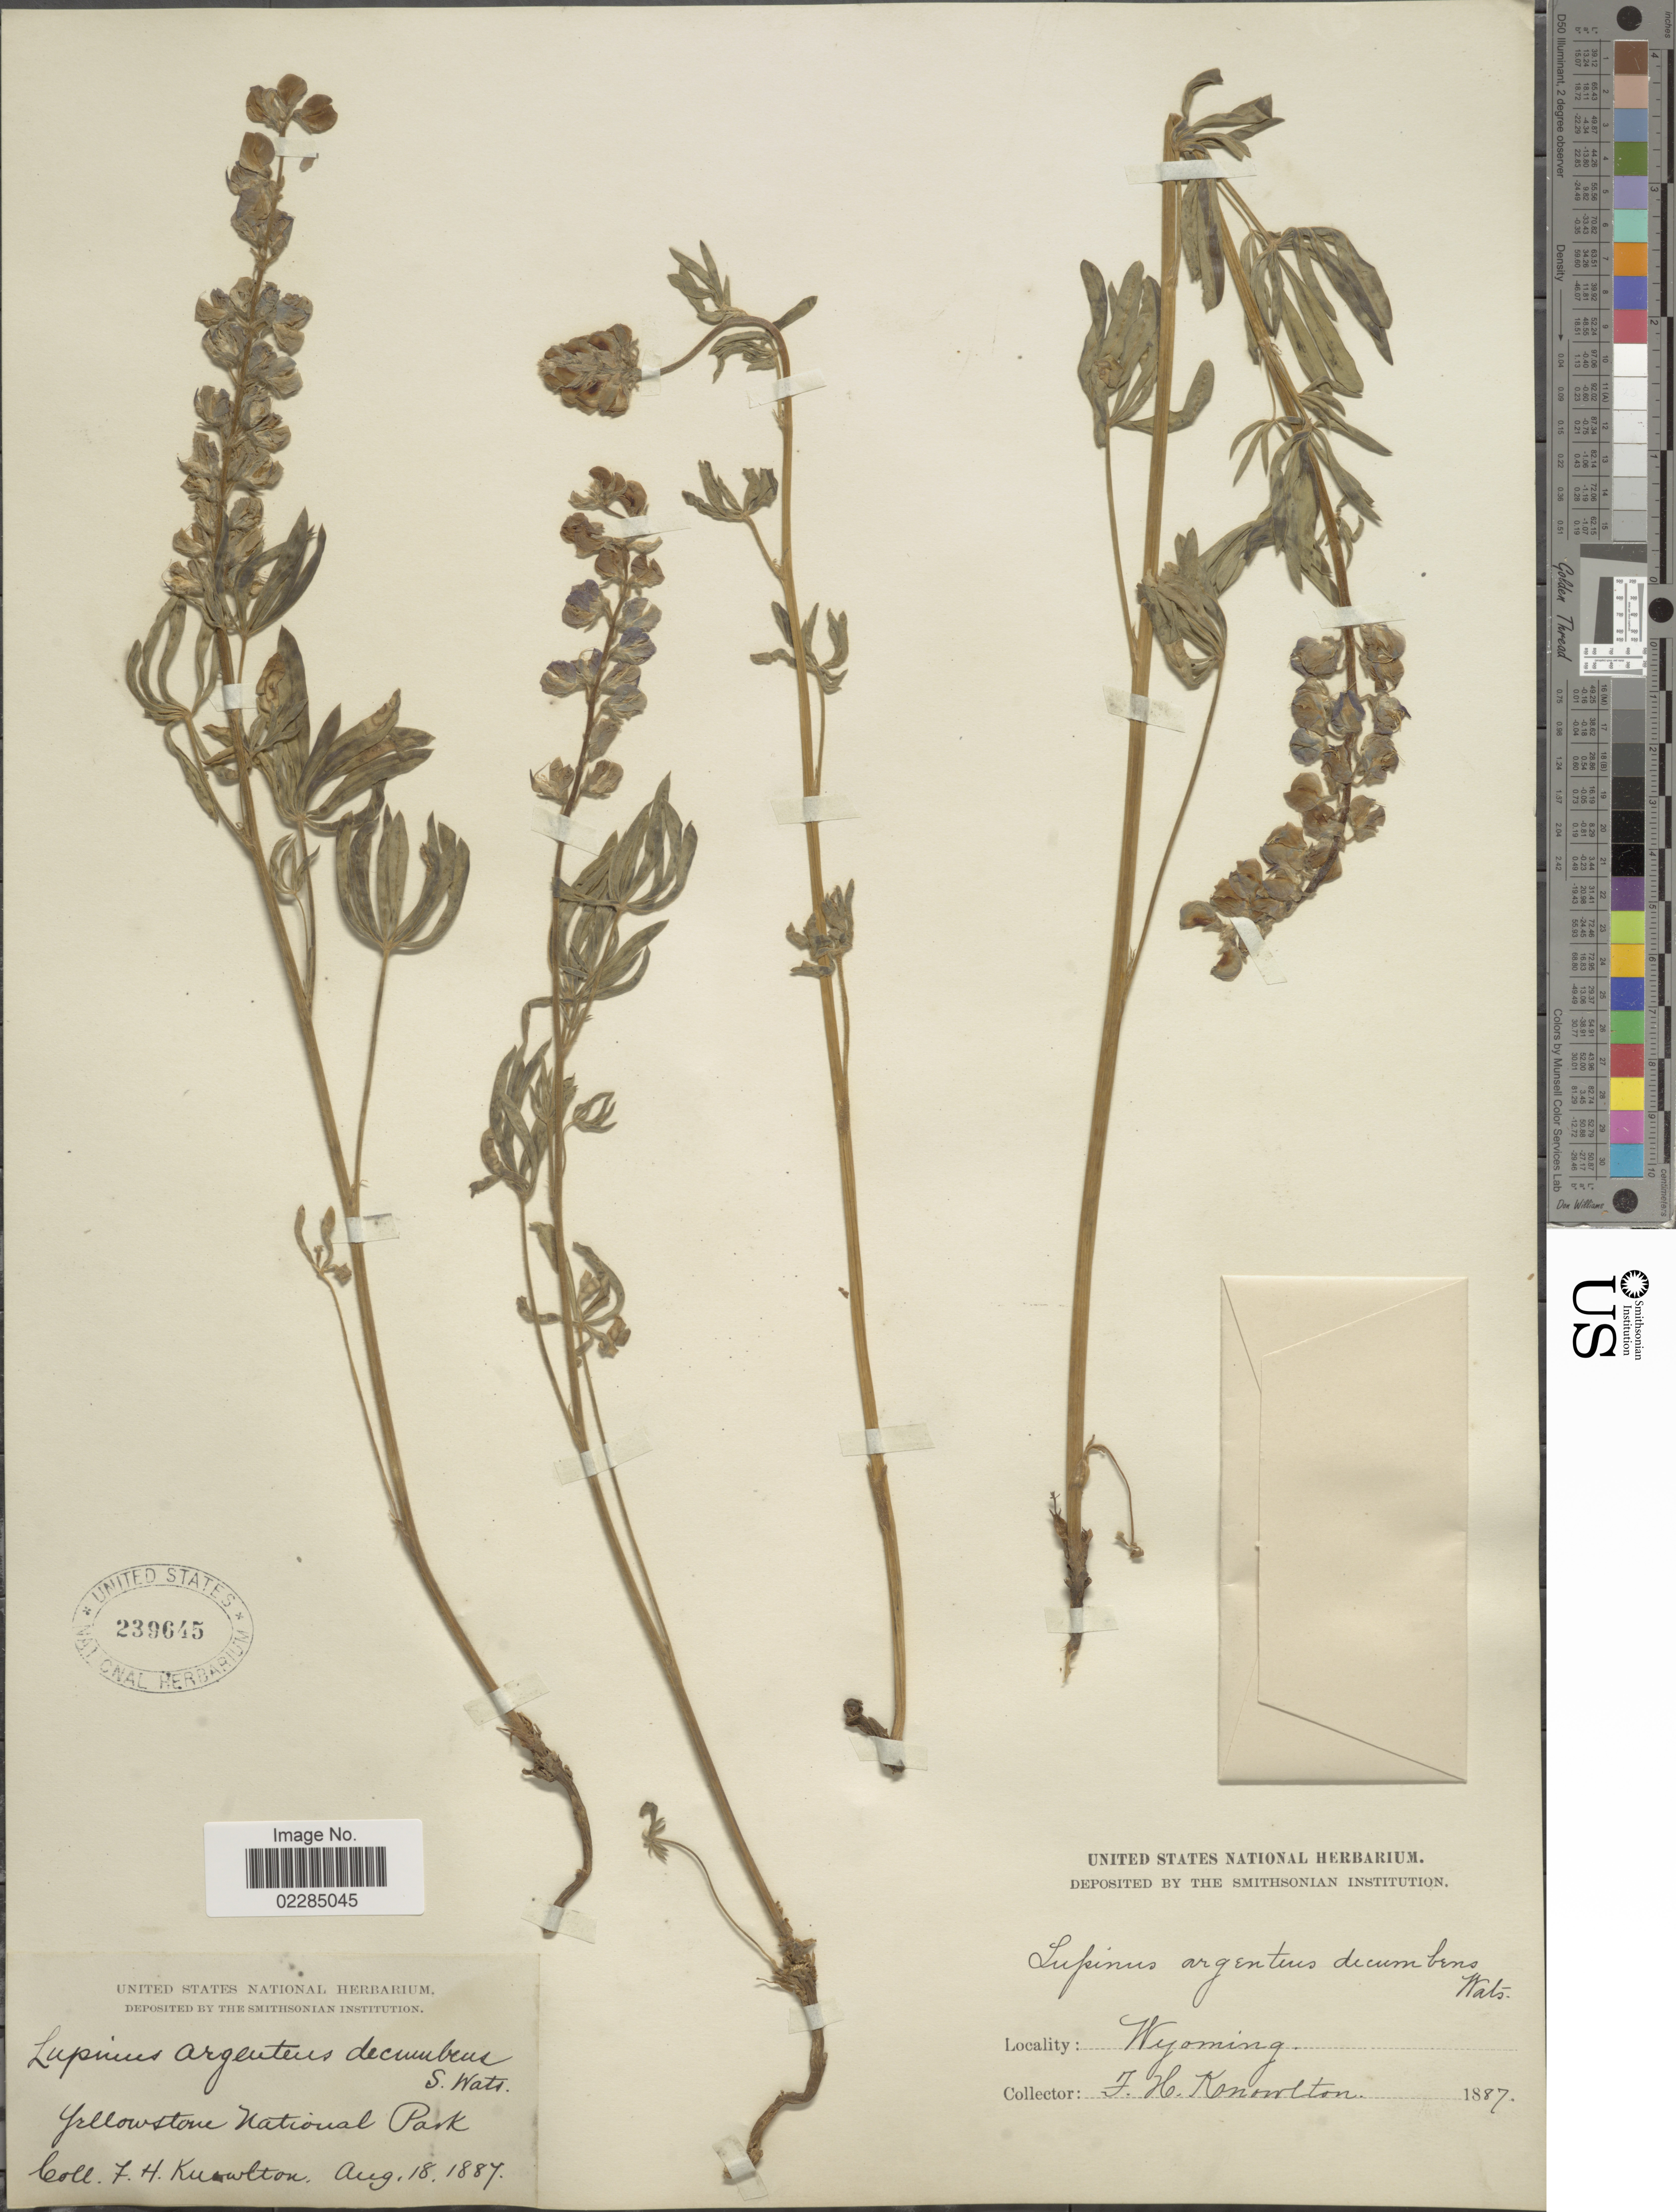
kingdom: Plantae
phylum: Tracheophyta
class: Magnoliopsida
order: Fabales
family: Fabaceae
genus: Lupinus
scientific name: Lupinus decumbens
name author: Torr.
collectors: F. H. Knowlton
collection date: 1887-08-18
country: United States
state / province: Wyoming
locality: Yellowstone National Park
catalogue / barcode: US 239645